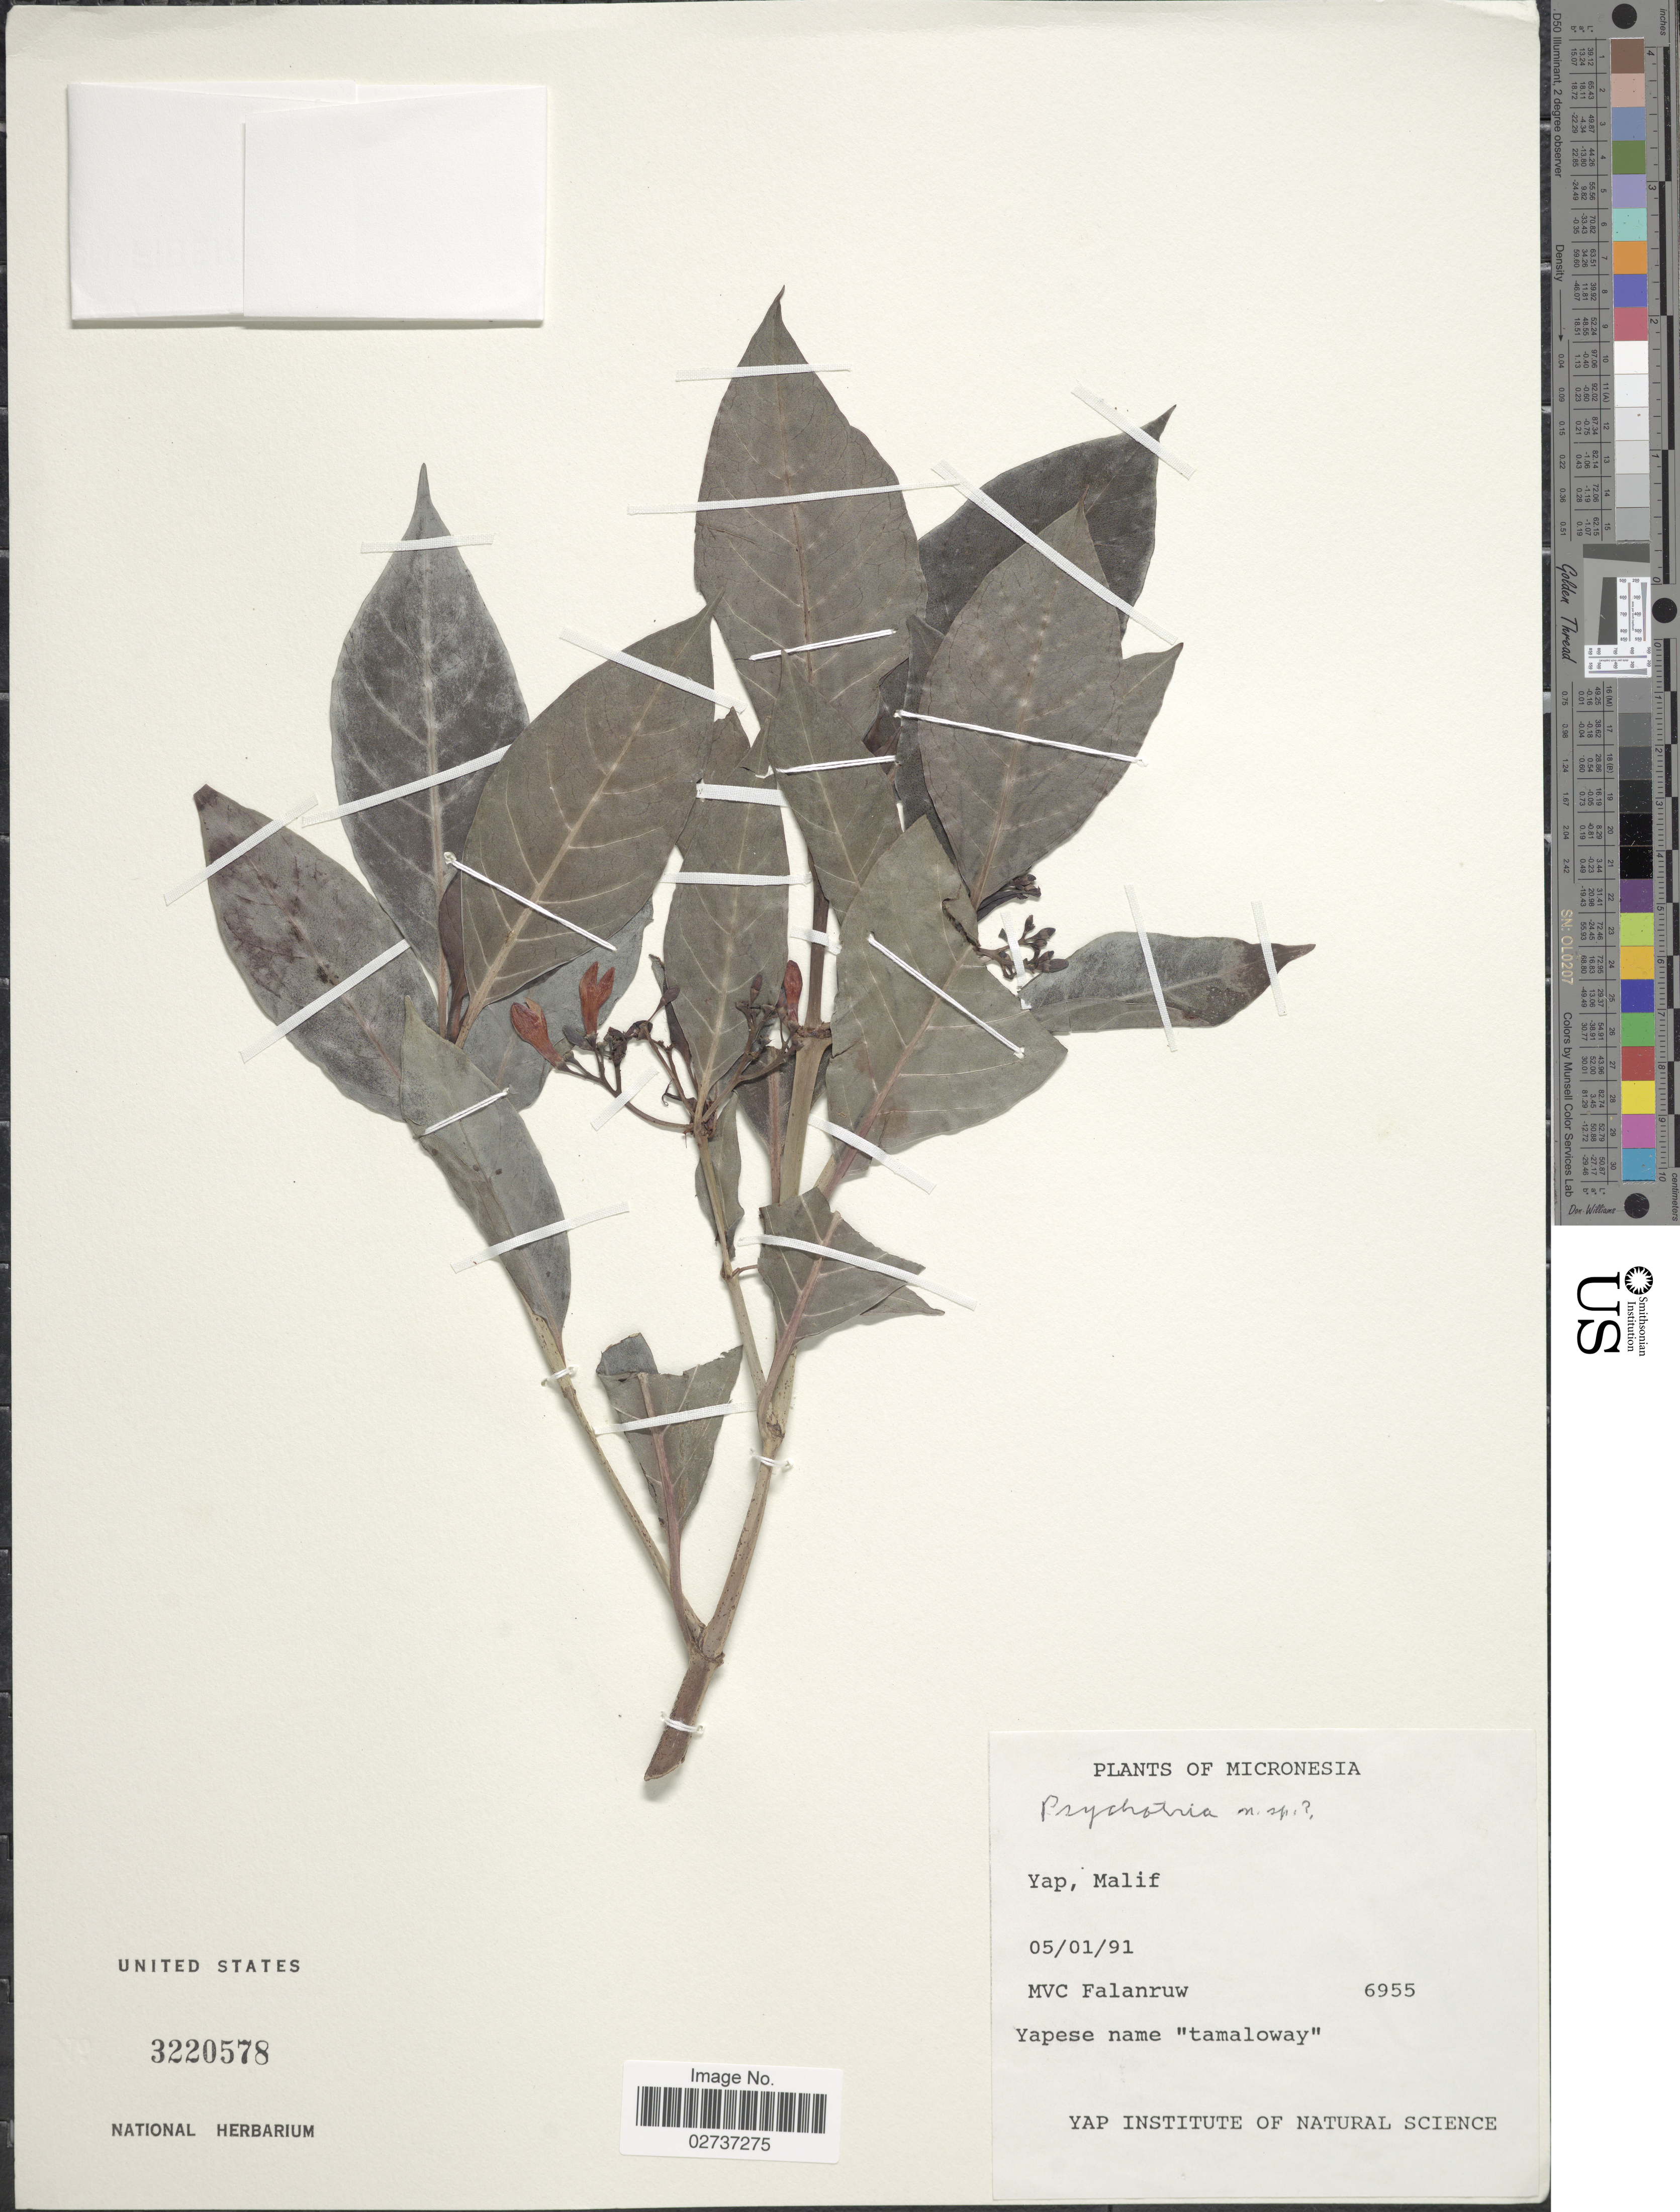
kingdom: Plantae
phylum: Tracheophyta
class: Magnoliopsida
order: Gentianales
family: Rubiaceae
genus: Psychotria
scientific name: Psychotria sp.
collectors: M. V. Falanruw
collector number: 6955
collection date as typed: Transcribed d/m/y: 5/1/91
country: Micronesia, Federated States of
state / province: Yap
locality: Malif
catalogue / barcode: US 3220578